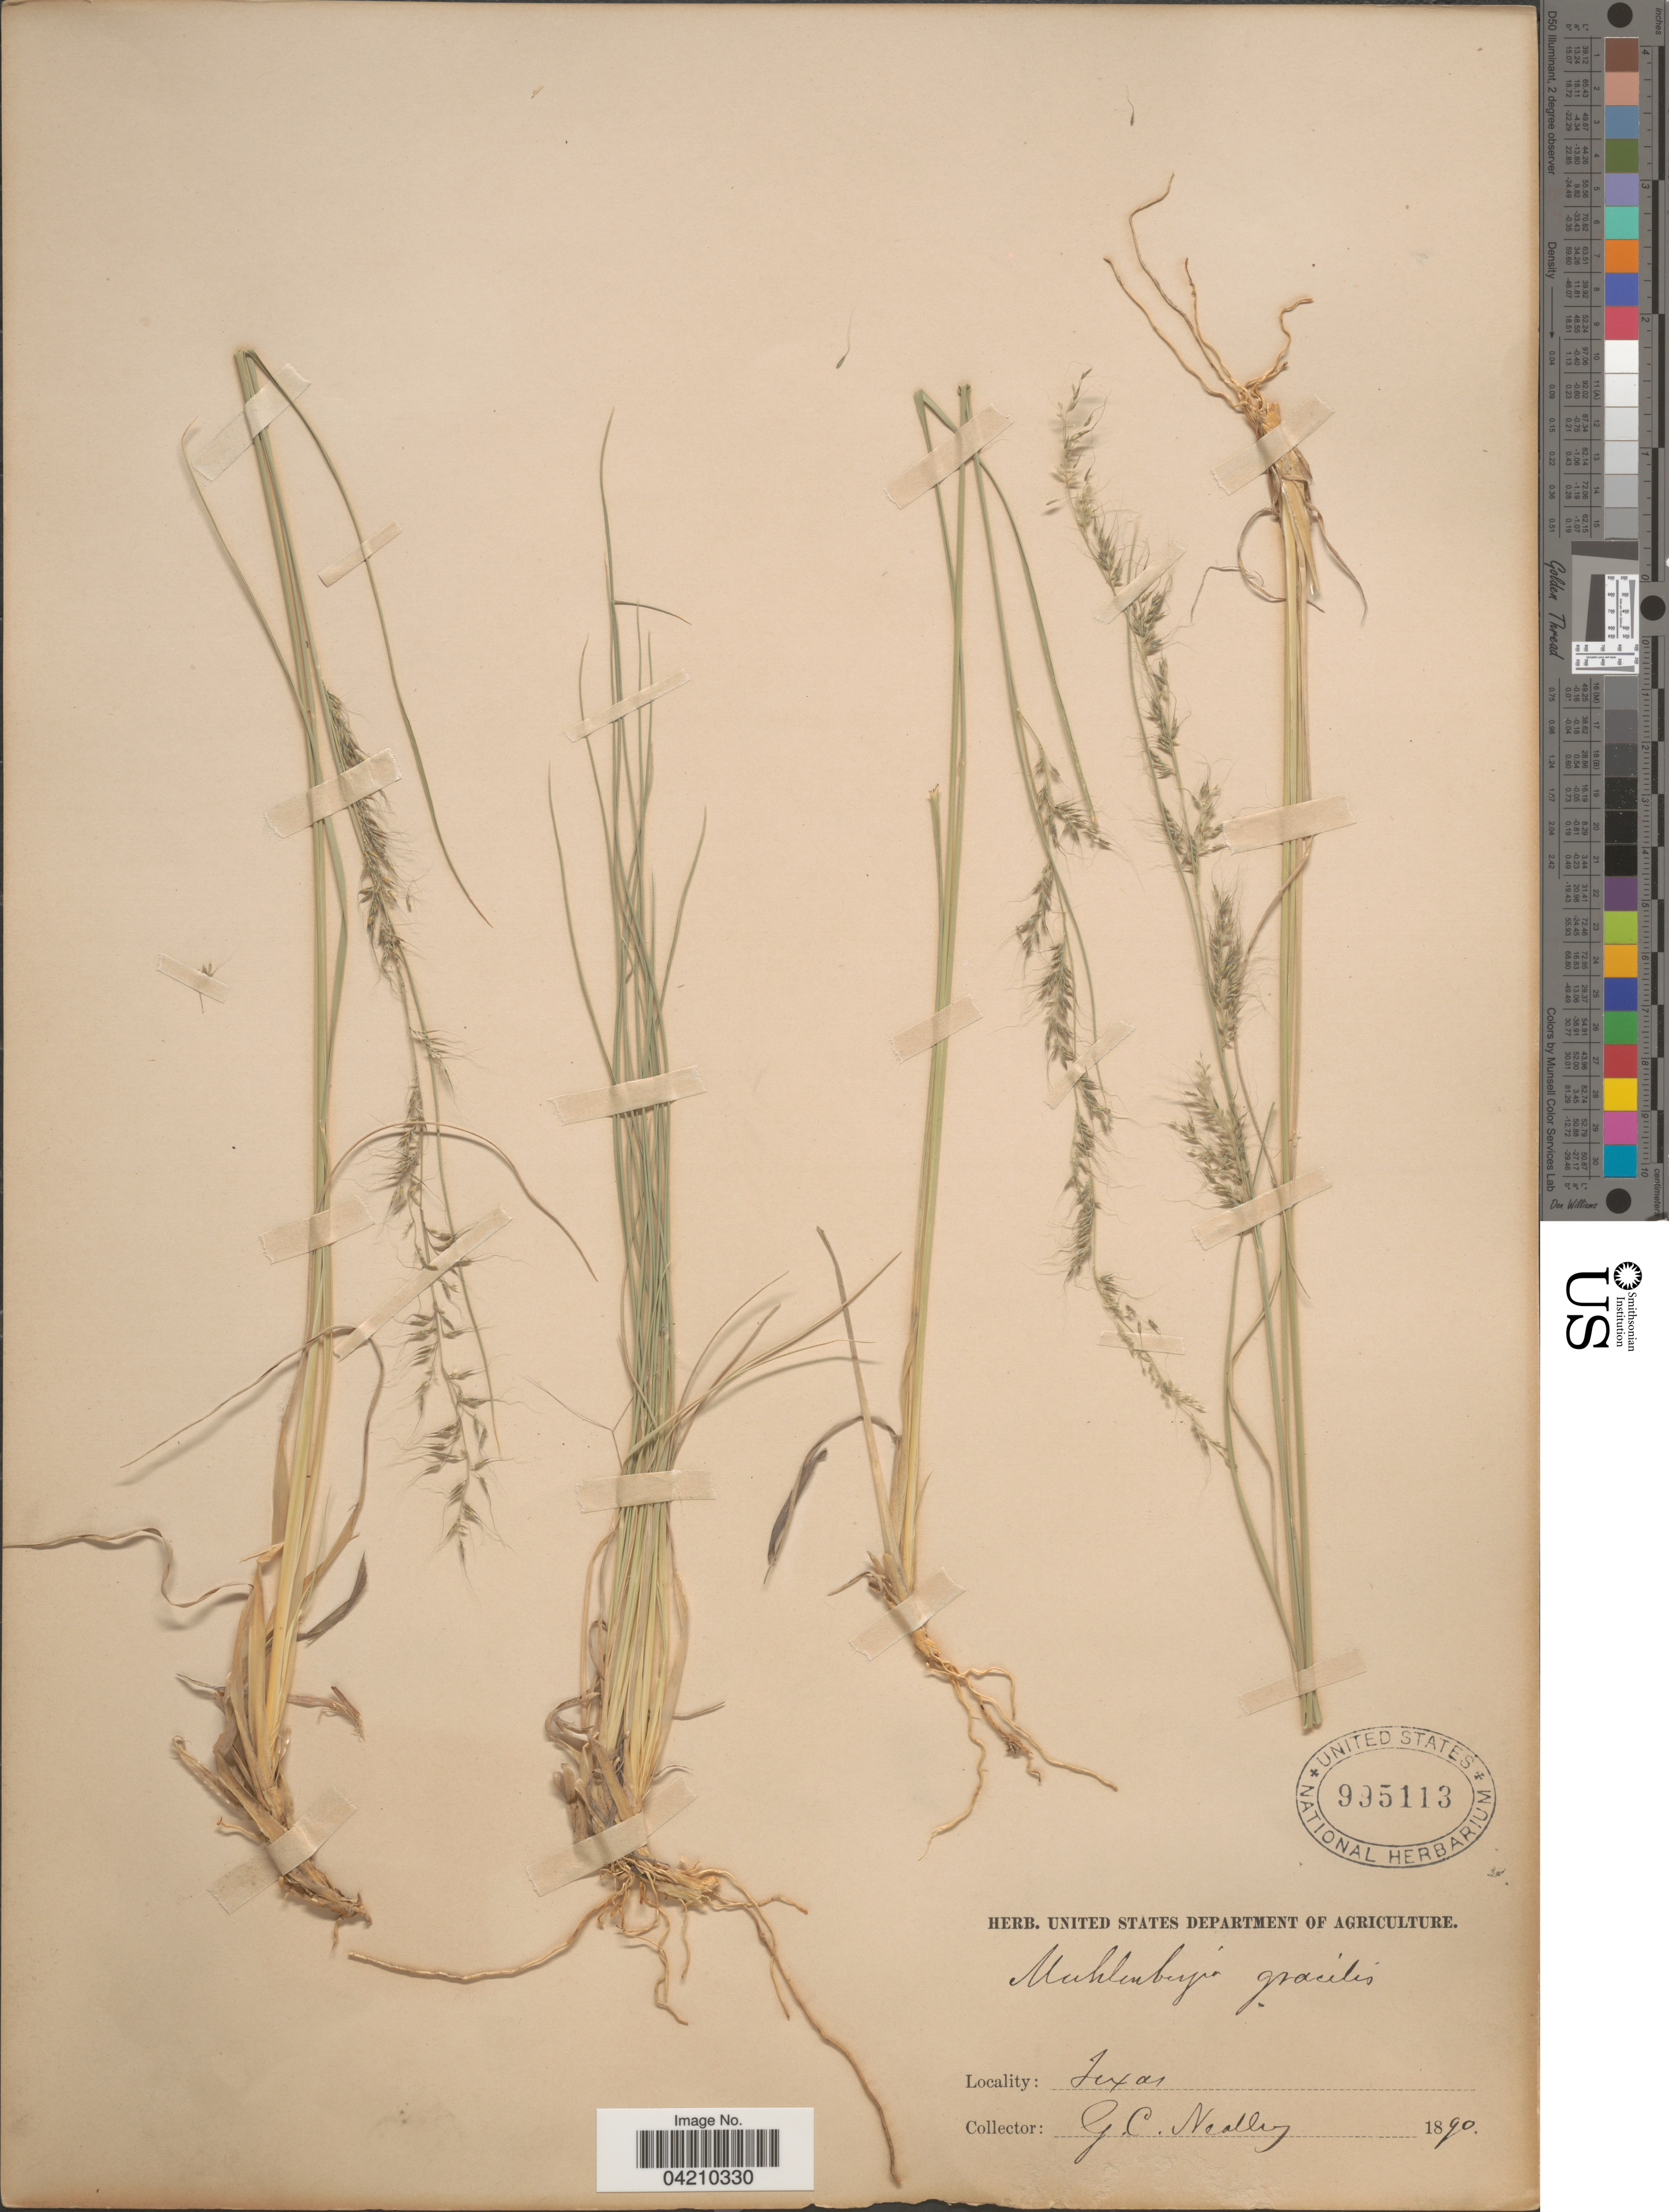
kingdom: Plantae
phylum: Tracheophyta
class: Liliopsida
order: Poales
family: Poaceae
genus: Muhlenbergia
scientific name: Muhlenbergia montana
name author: (Nutt.) Hitchc.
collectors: G. C. Nealley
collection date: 1890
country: United States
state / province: Texas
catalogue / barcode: US 995113